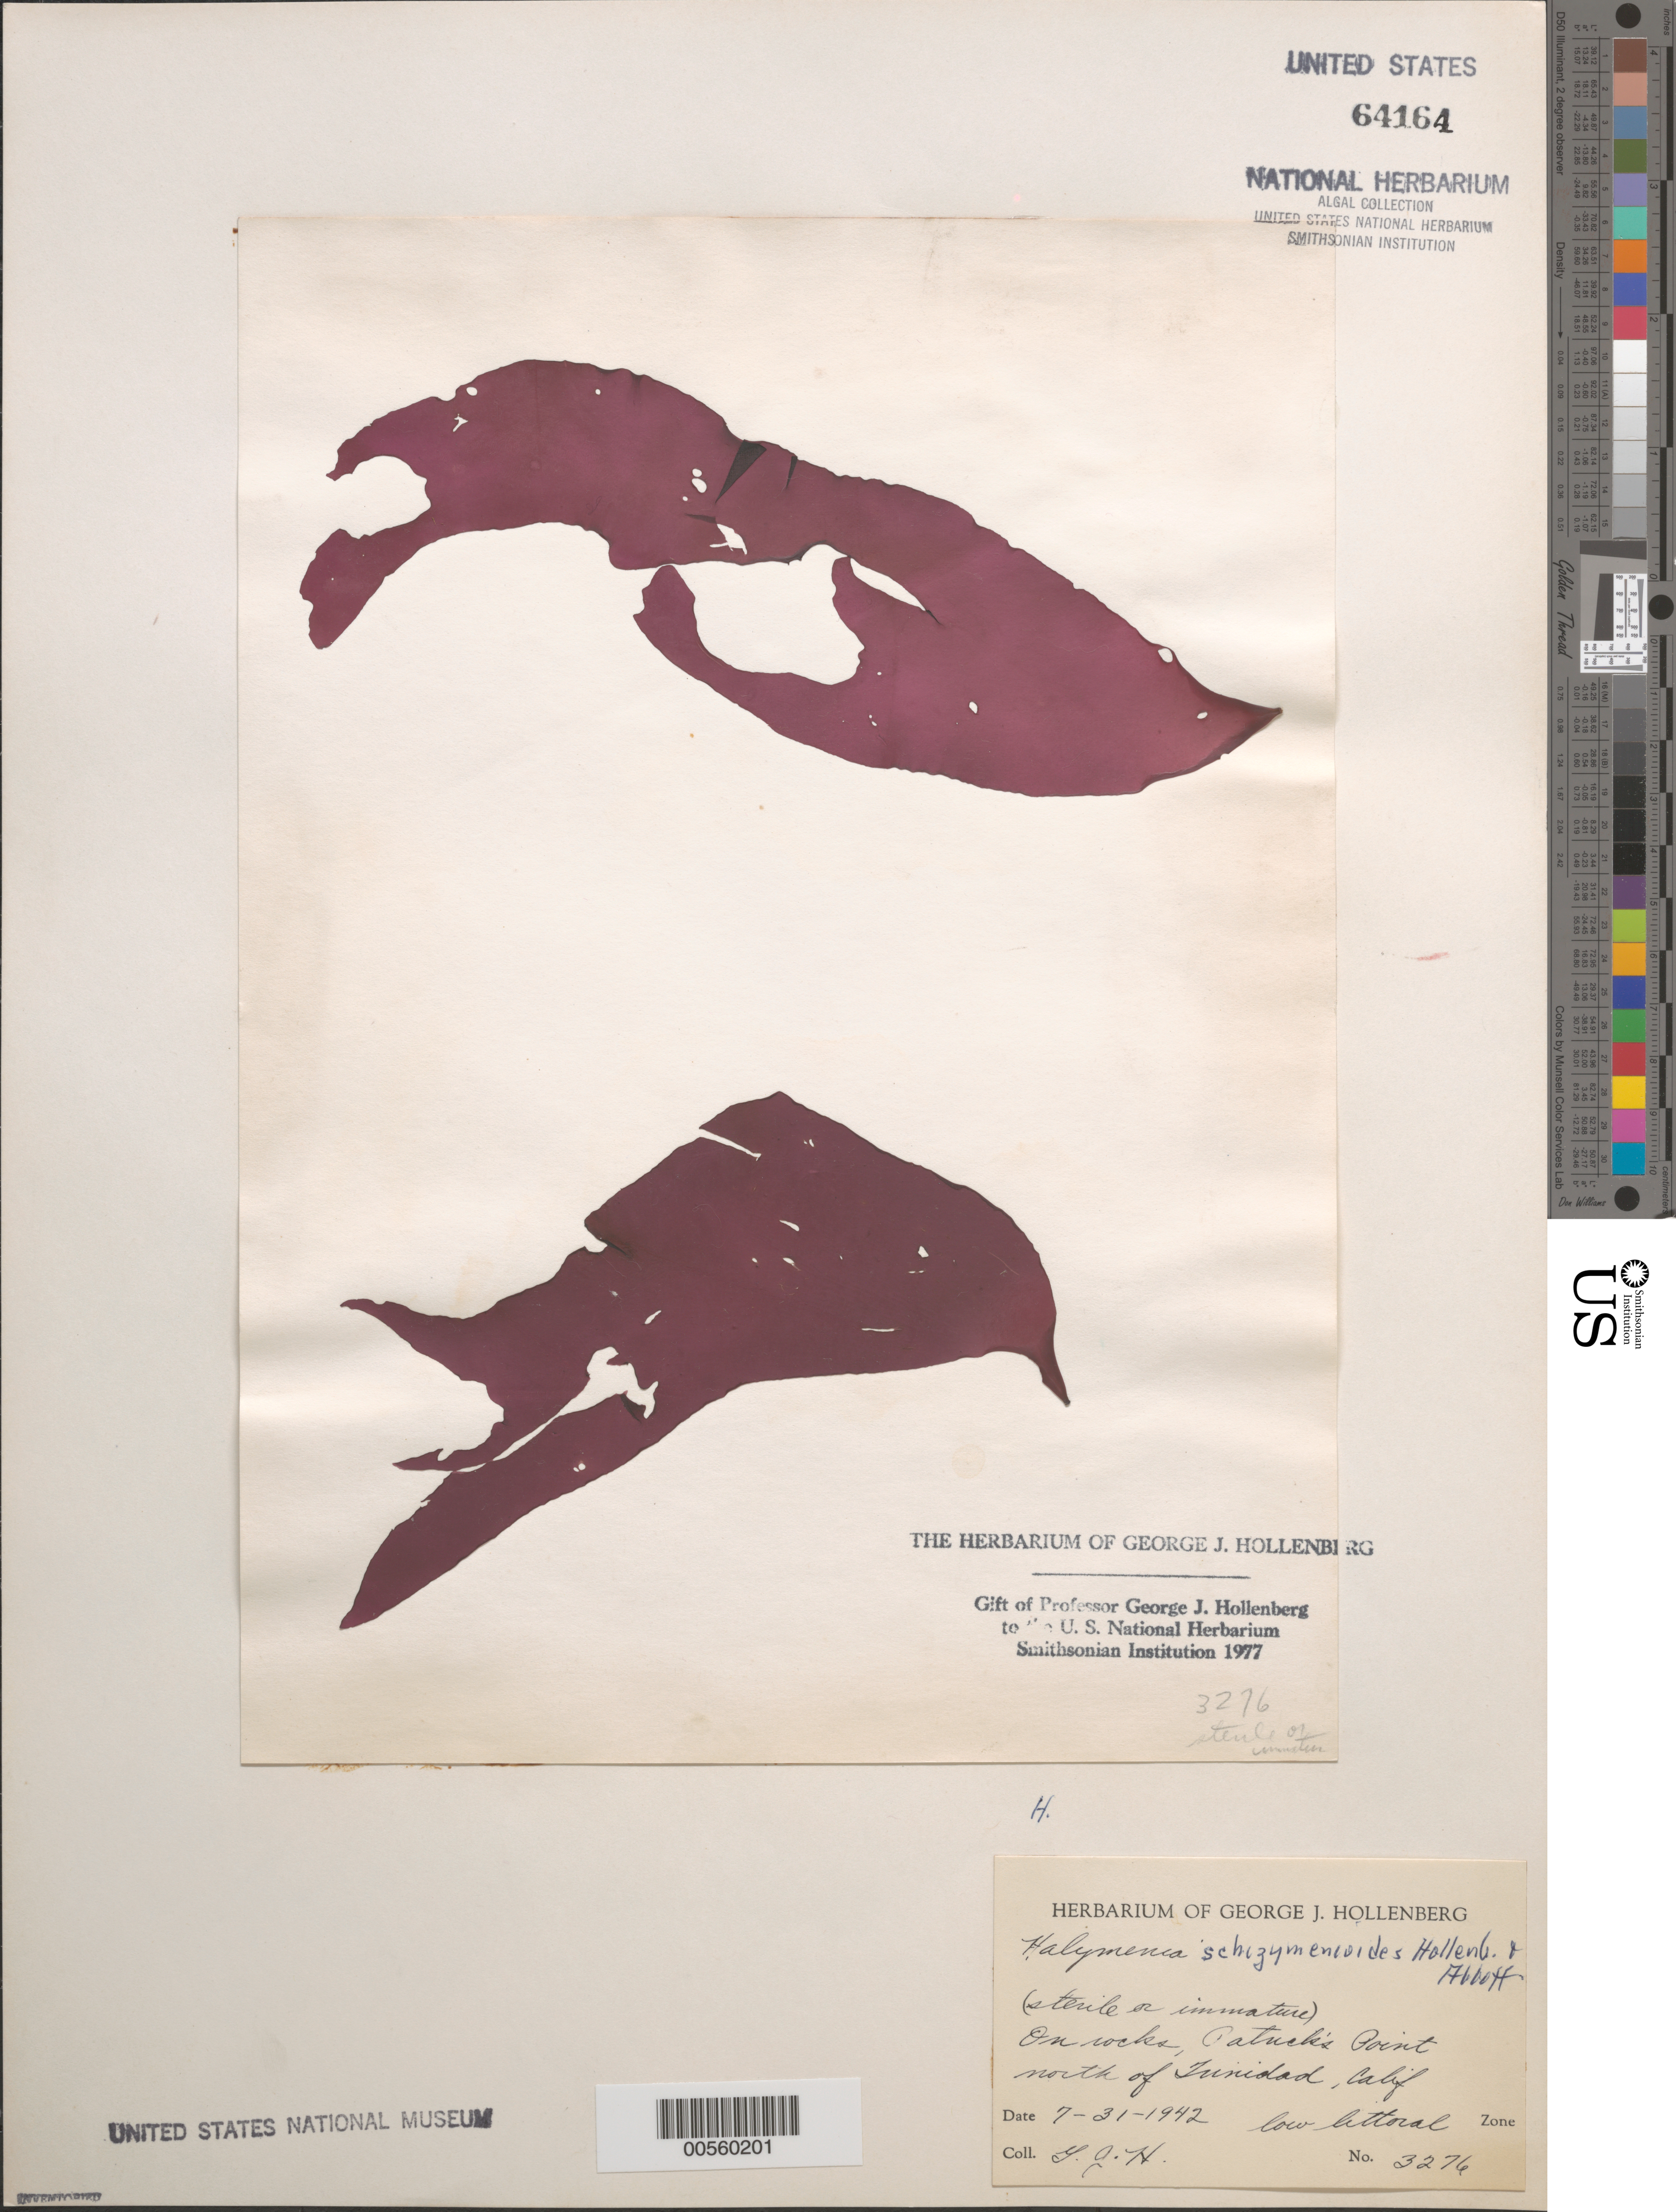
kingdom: Plantae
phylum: Rhodophyta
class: Florideophyceae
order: Halymeniales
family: Halymeniaceae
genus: Halymenia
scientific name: Halymenia schizymenioides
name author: Hollenb. & I.A. Abbott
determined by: Hollenberg, George J.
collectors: G. Hollenberg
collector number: GJH 3276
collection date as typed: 31 Jul 1942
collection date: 1942-07-31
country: United States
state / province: California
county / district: Humboldt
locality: Patrick's Point north of Trinidad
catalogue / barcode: US 64164